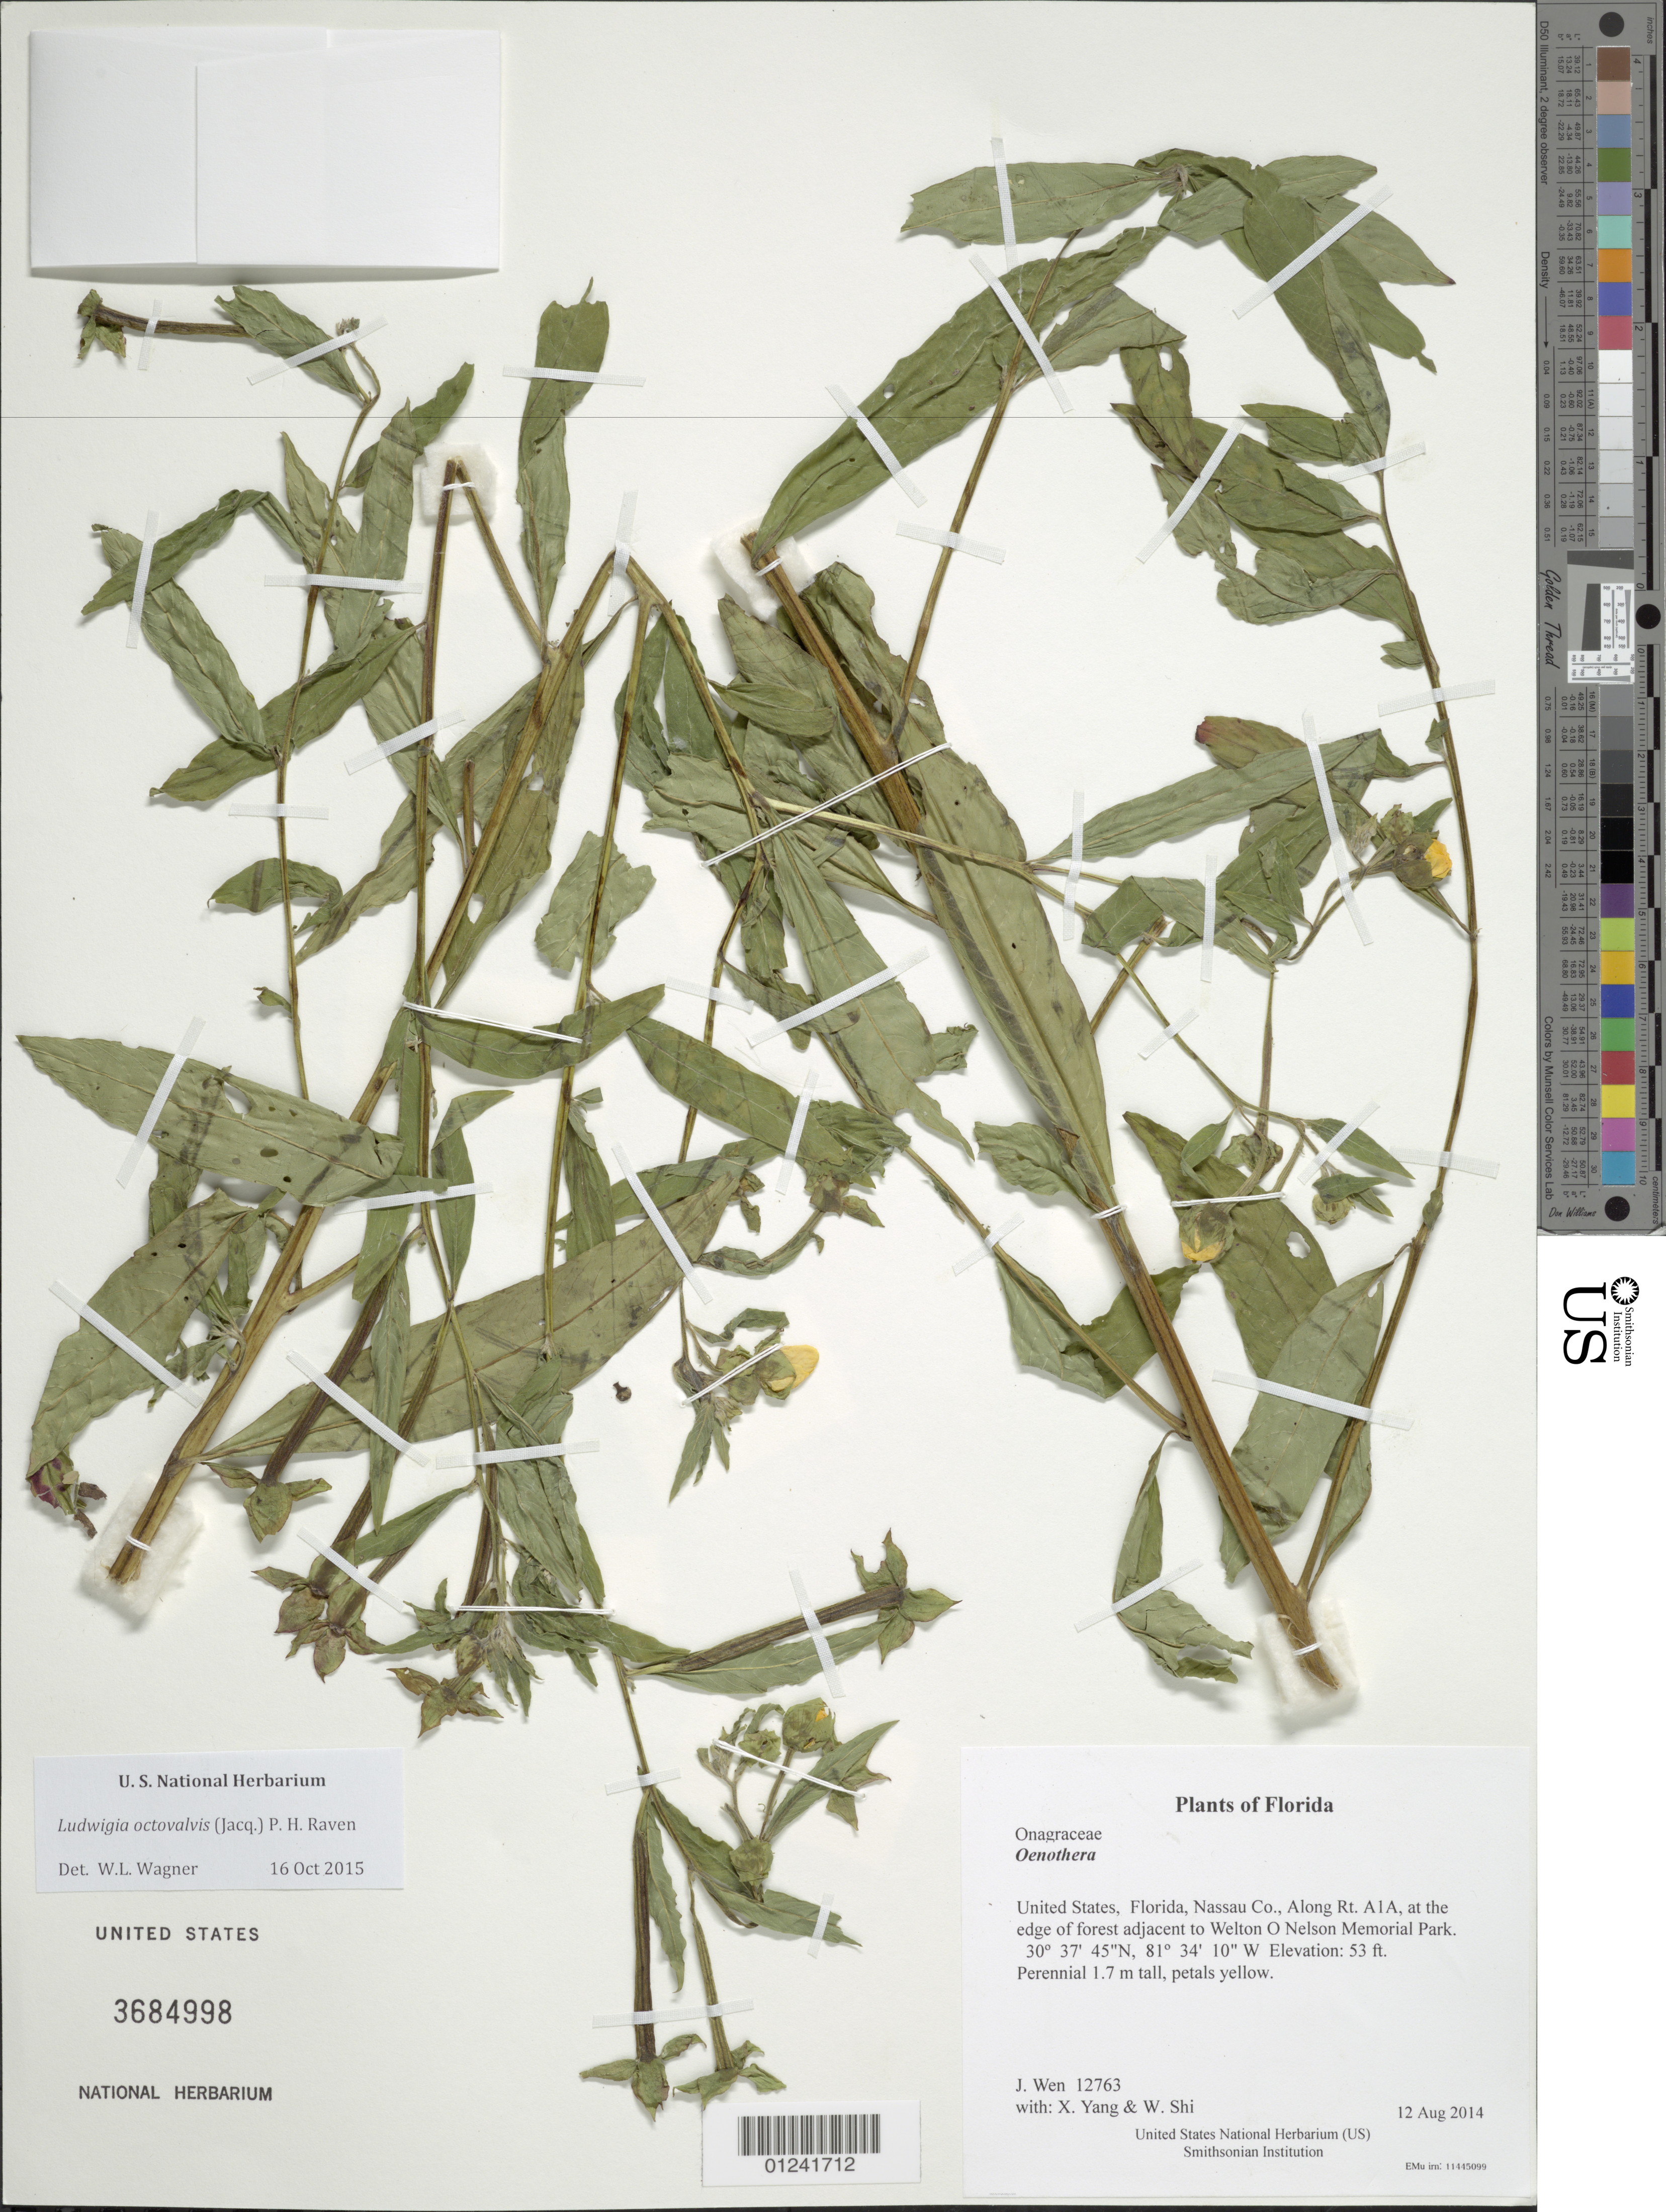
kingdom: Plantae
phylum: Tracheophyta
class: Magnoliopsida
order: Myrtales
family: Onagraceae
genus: Ludwigia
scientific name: Ludwigia octovalvis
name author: (Jacq.) P.H. Raven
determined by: Wagner, W. L., (BOT), Smithsonian Institution - National Museum of Natural History (UNITED STATES)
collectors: J. Wen, X. Yang & W. Shi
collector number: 12763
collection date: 2014-08-12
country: United States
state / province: Florida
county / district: Nassau Co.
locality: Along Rt. A1A, at the edge of forest adjacent to Welton O Nelson Memorial Park.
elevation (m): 16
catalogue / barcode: US 3684998